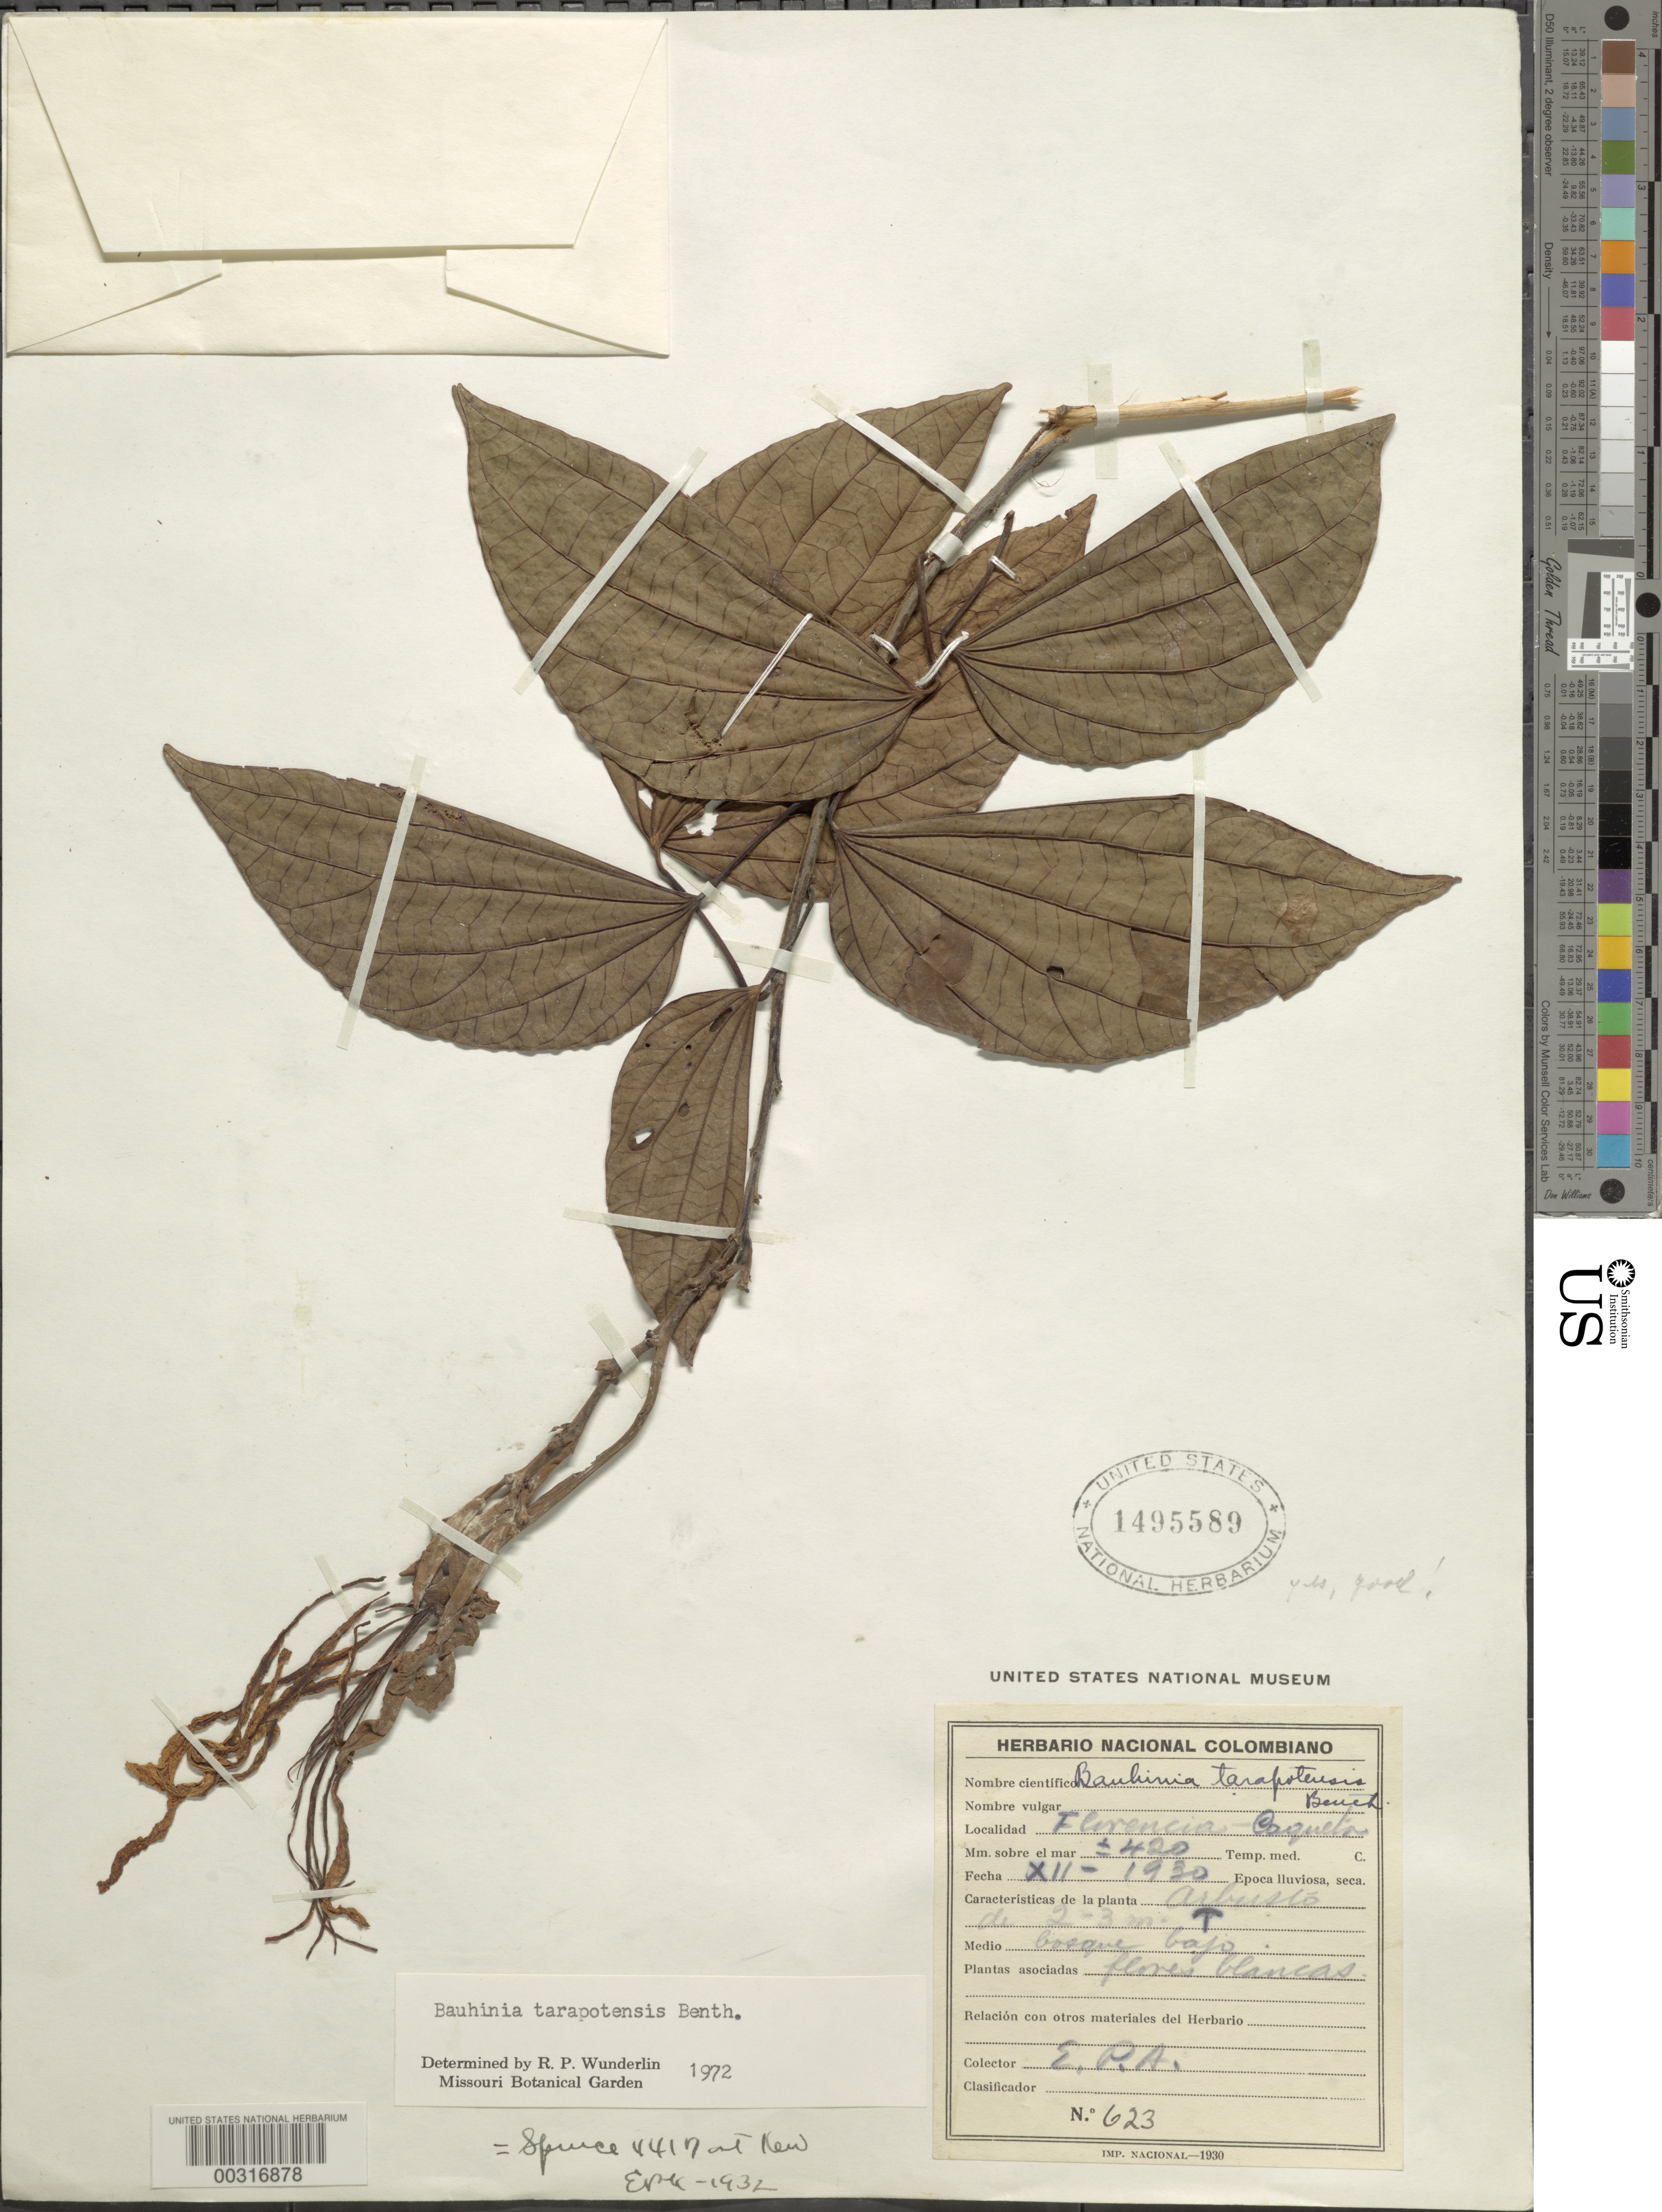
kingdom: Plantae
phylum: Tracheophyta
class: Magnoliopsida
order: Fabales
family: Fabaceae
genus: Bauhinia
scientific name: Bauhinia tarapotensis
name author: Benth.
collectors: E. P. A.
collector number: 623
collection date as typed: Dec 1930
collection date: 1930-12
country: Colombia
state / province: Caquetá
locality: Florencia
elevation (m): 420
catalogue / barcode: US 1495589